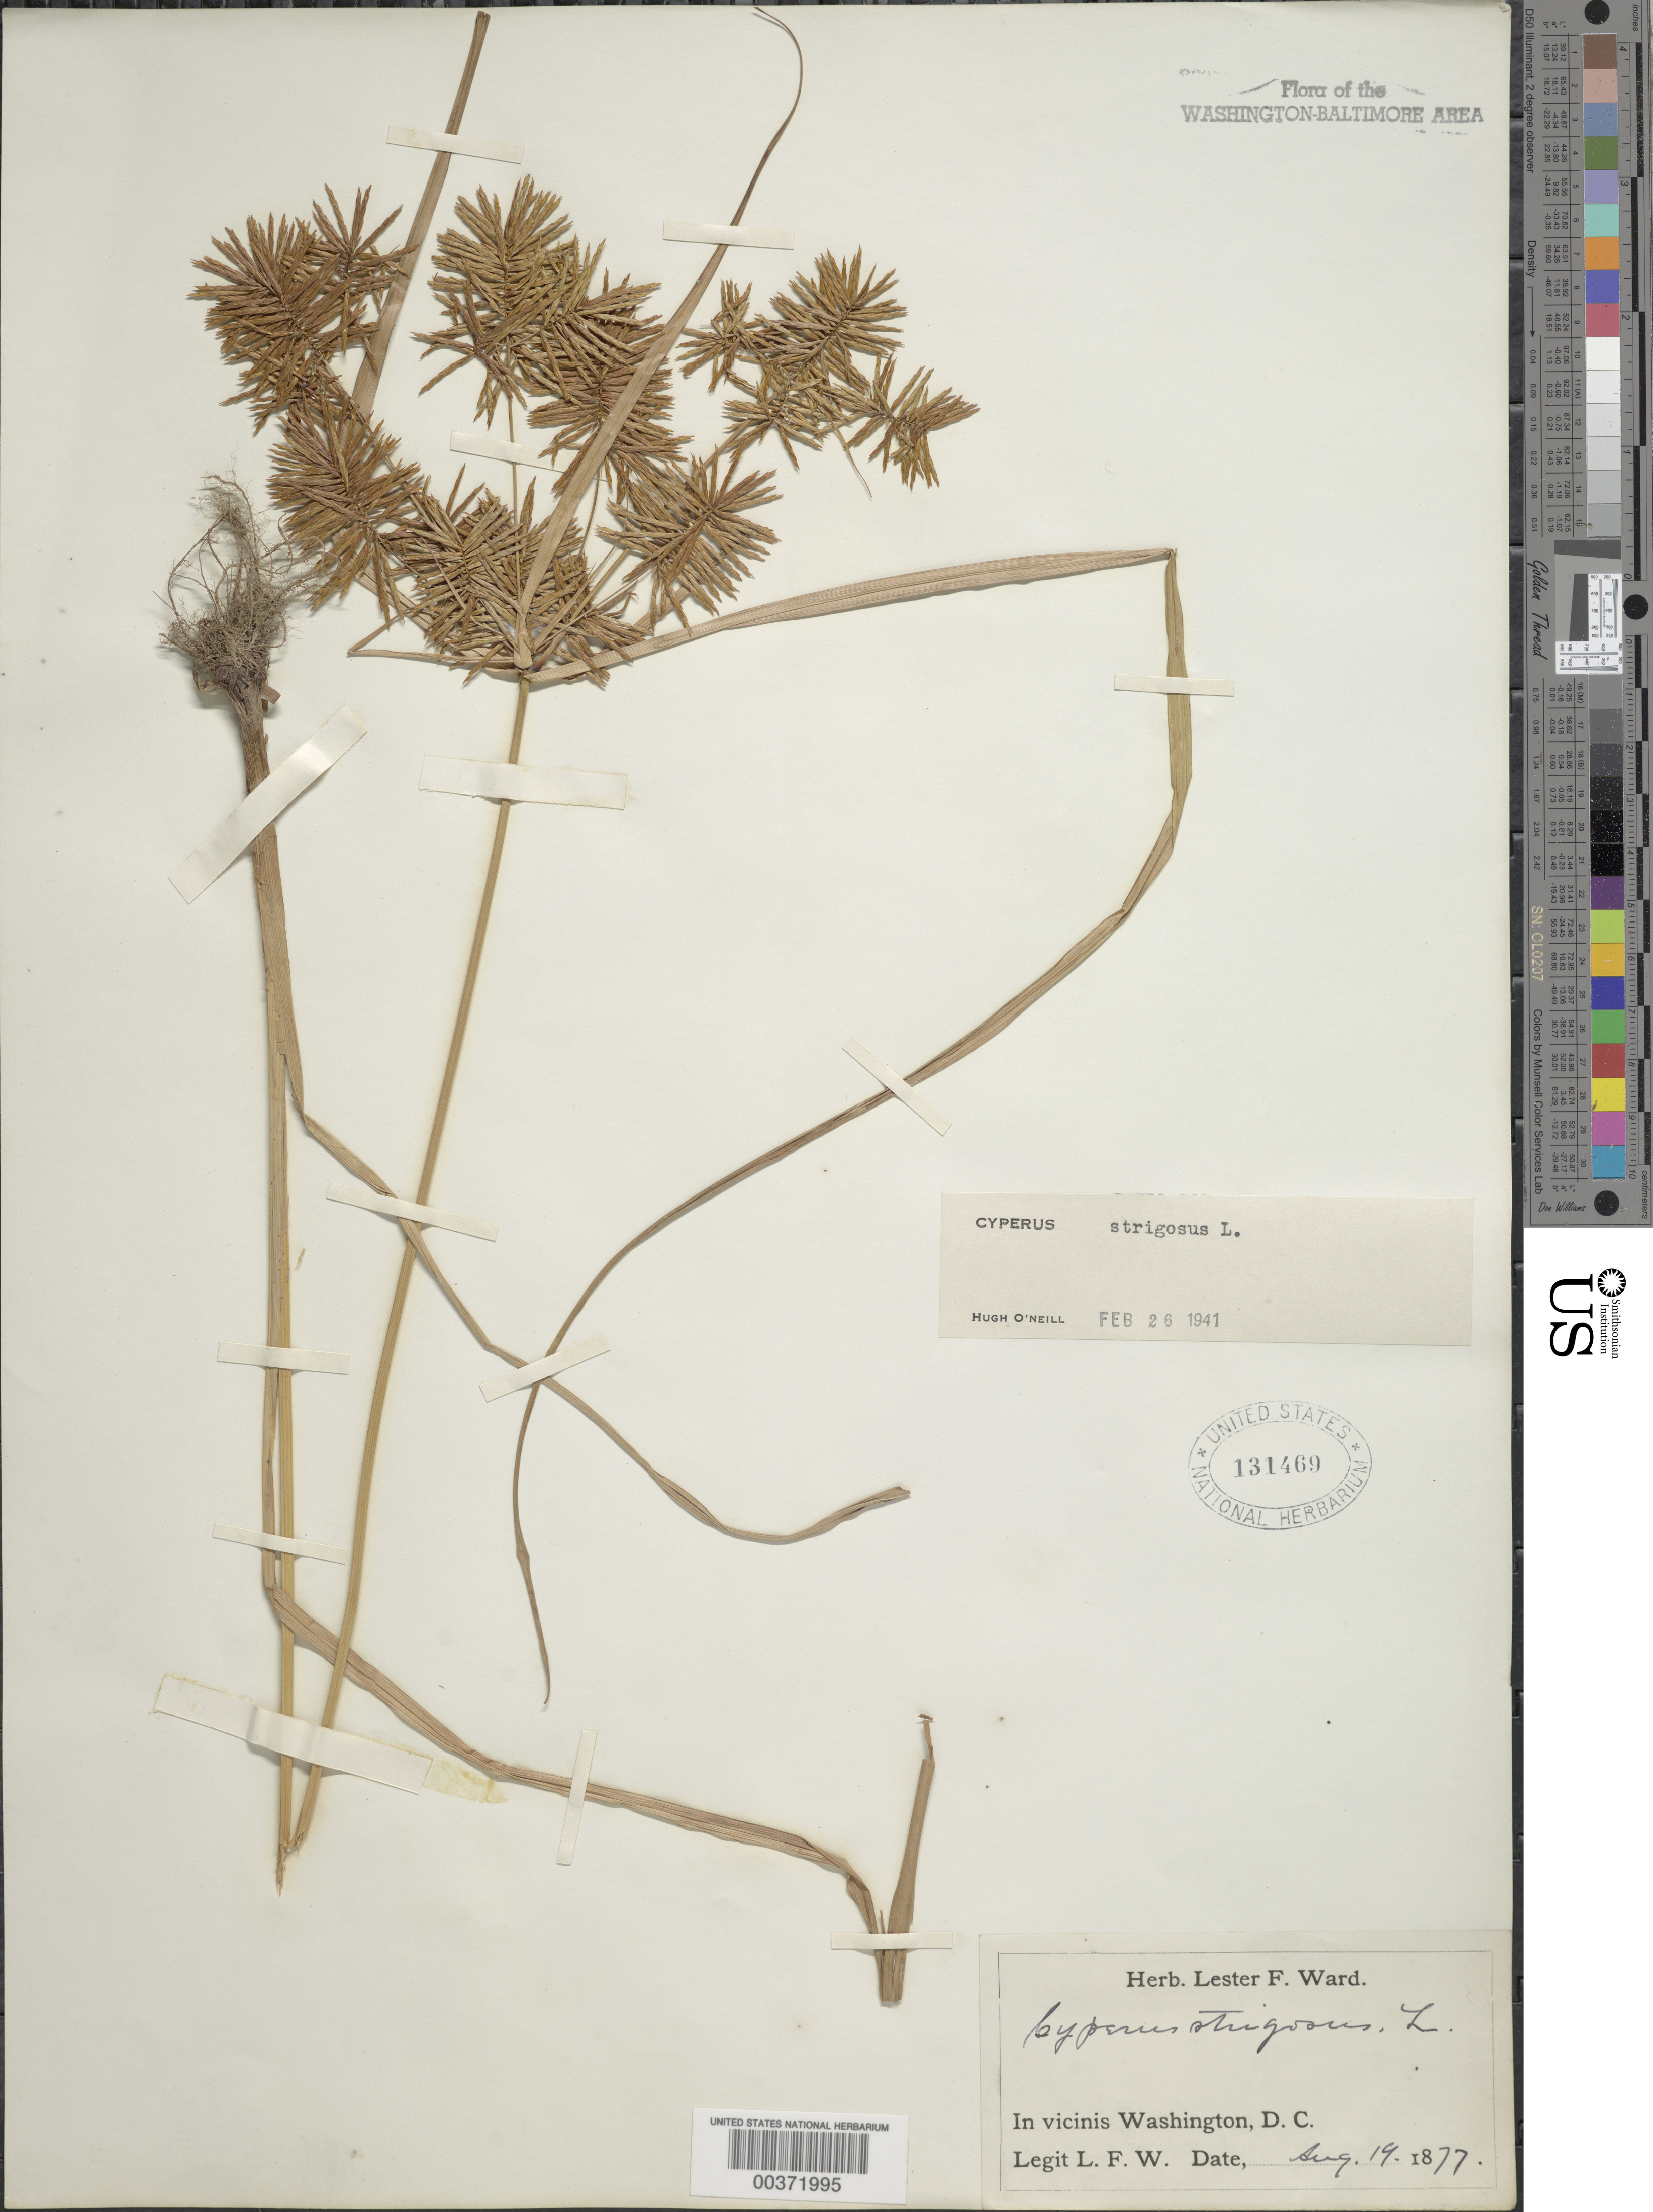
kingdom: Plantae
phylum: Tracheophyta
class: Liliopsida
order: Poales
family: Cyperaceae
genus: Cyperus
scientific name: Cyperus strigosus L.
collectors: L. F. Ward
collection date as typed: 19 Aug 1877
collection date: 1877-08-19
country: United States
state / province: District of Columbia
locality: Washington DC and vicinity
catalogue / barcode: US 131469